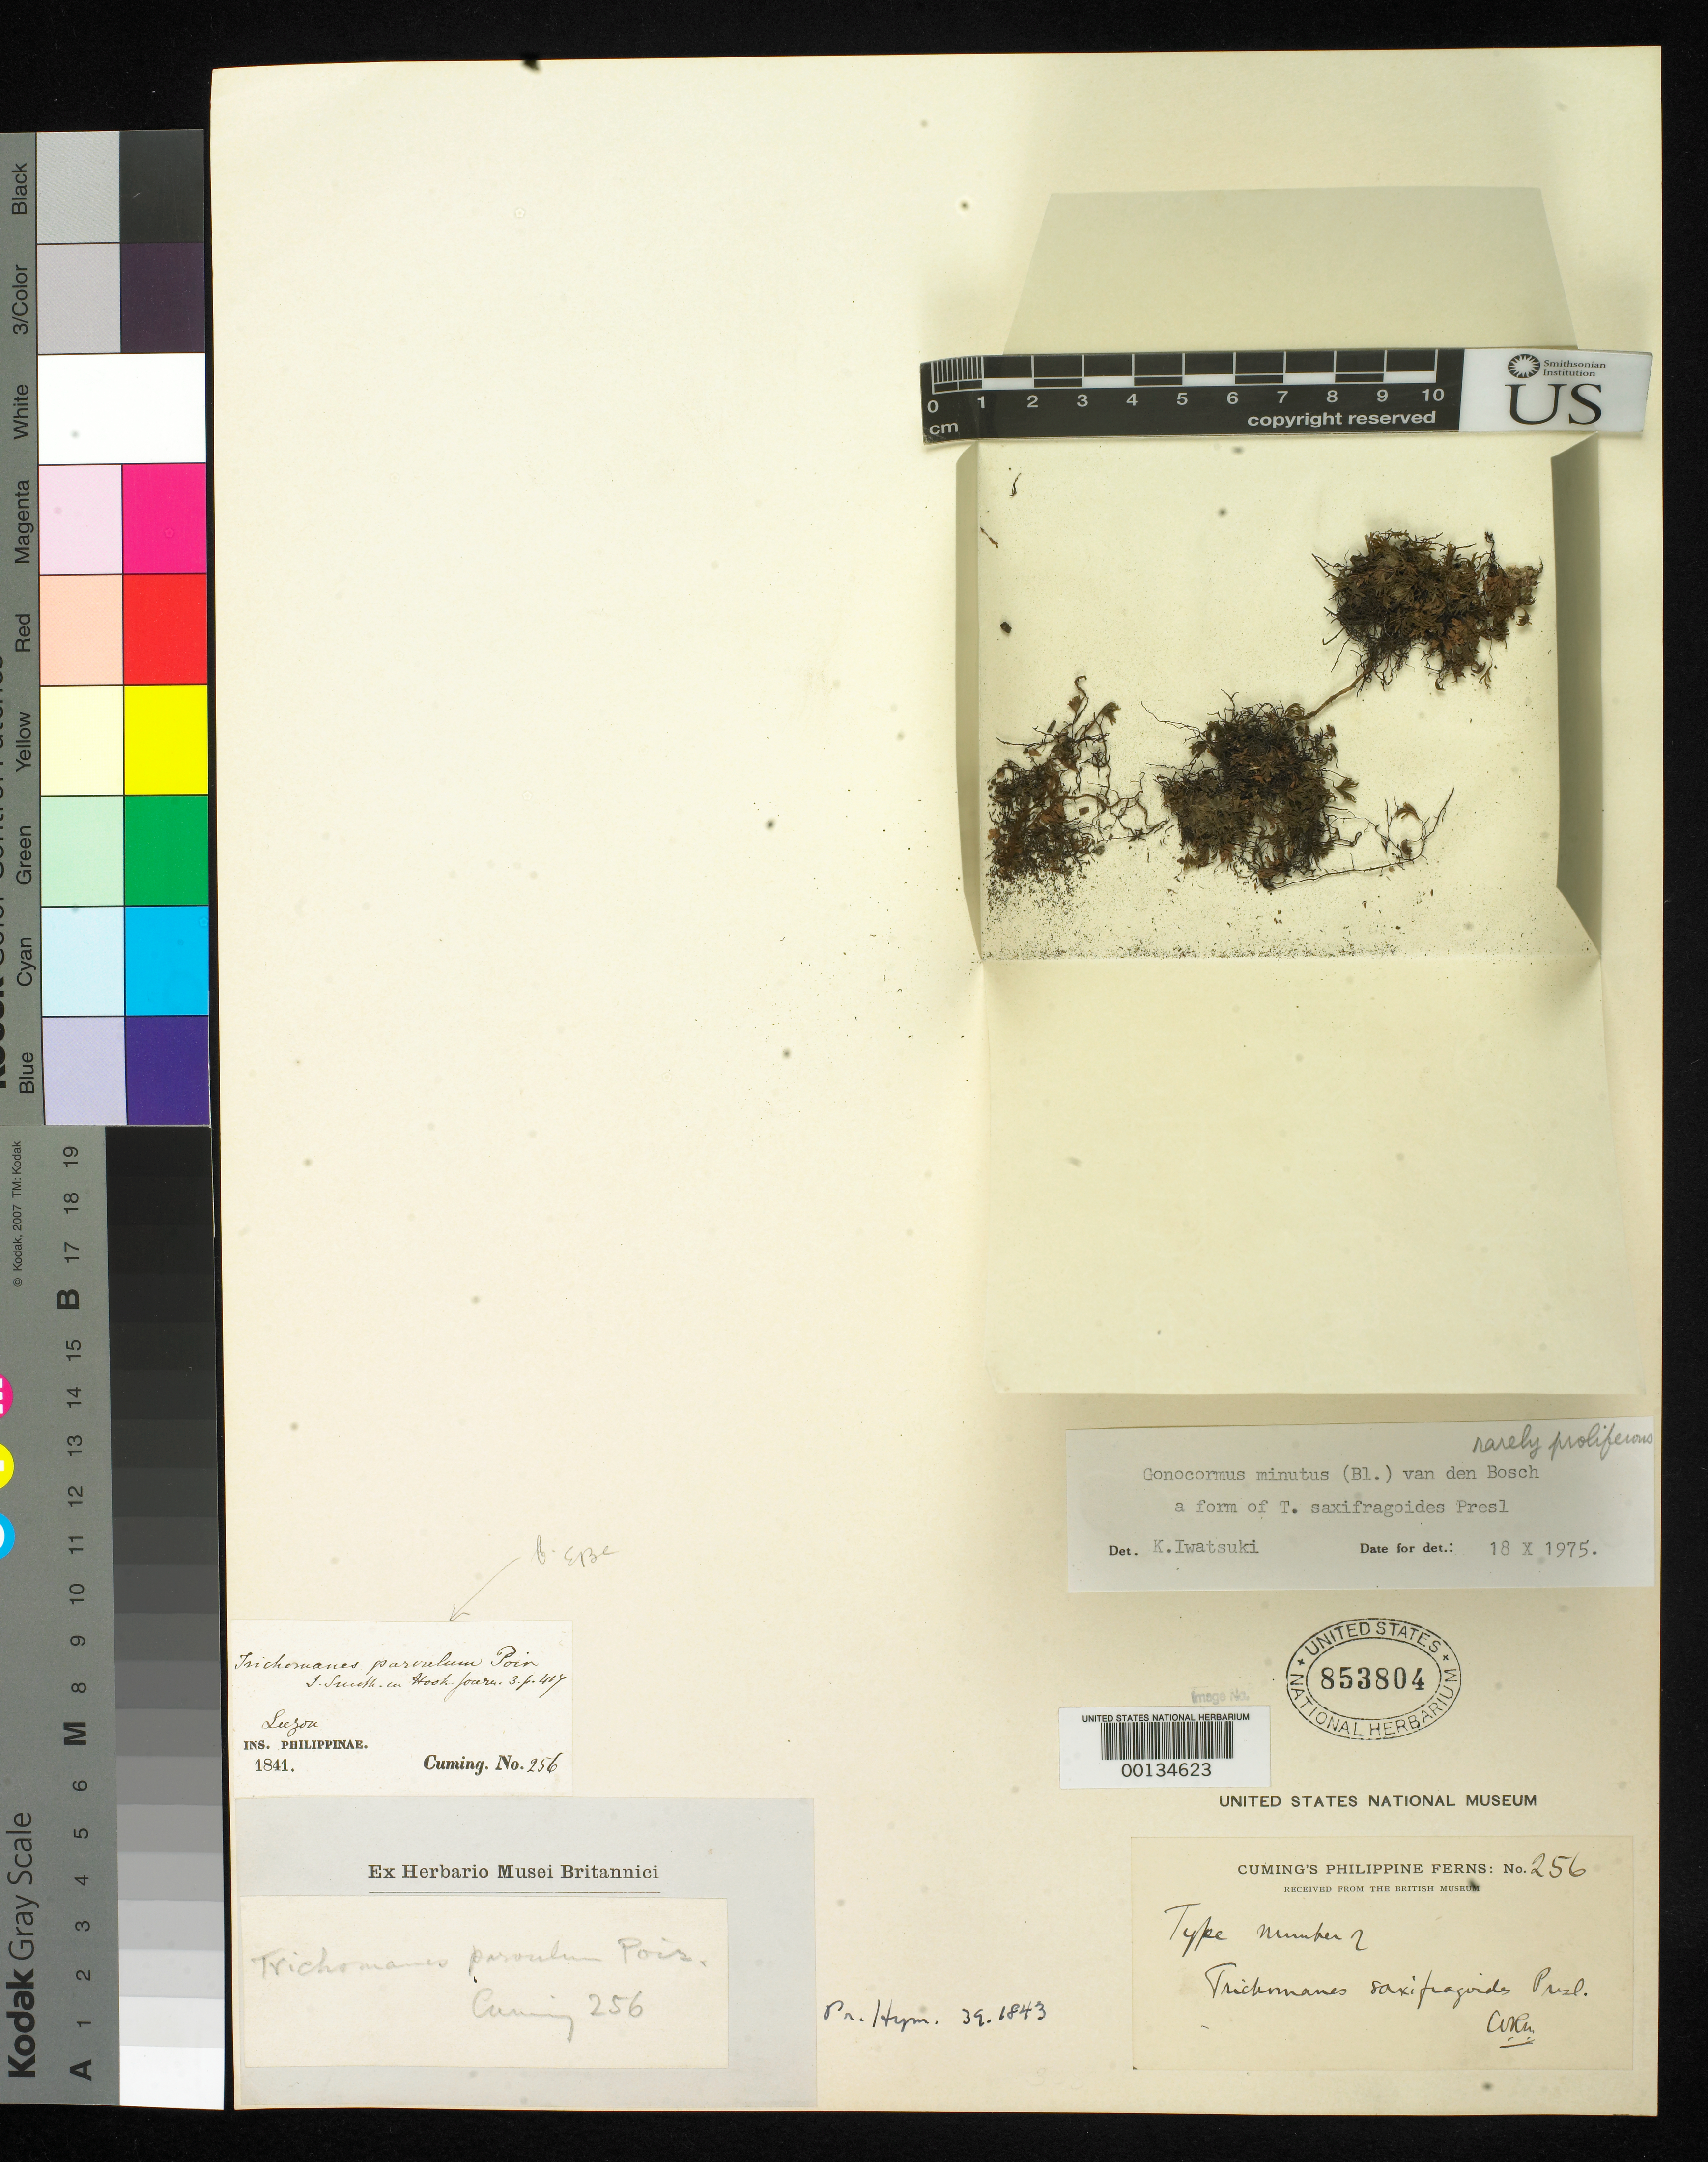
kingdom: Plantae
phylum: Tracheophyta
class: Polypodiopsida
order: Hymenophyllales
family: Hymenophyllaceae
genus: Trichomanes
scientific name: Trichomanes saxifragoides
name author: C. Presl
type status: Type Collection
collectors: H. Cuming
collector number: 256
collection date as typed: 1841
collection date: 1841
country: Philippines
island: Luzon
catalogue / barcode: US 853804